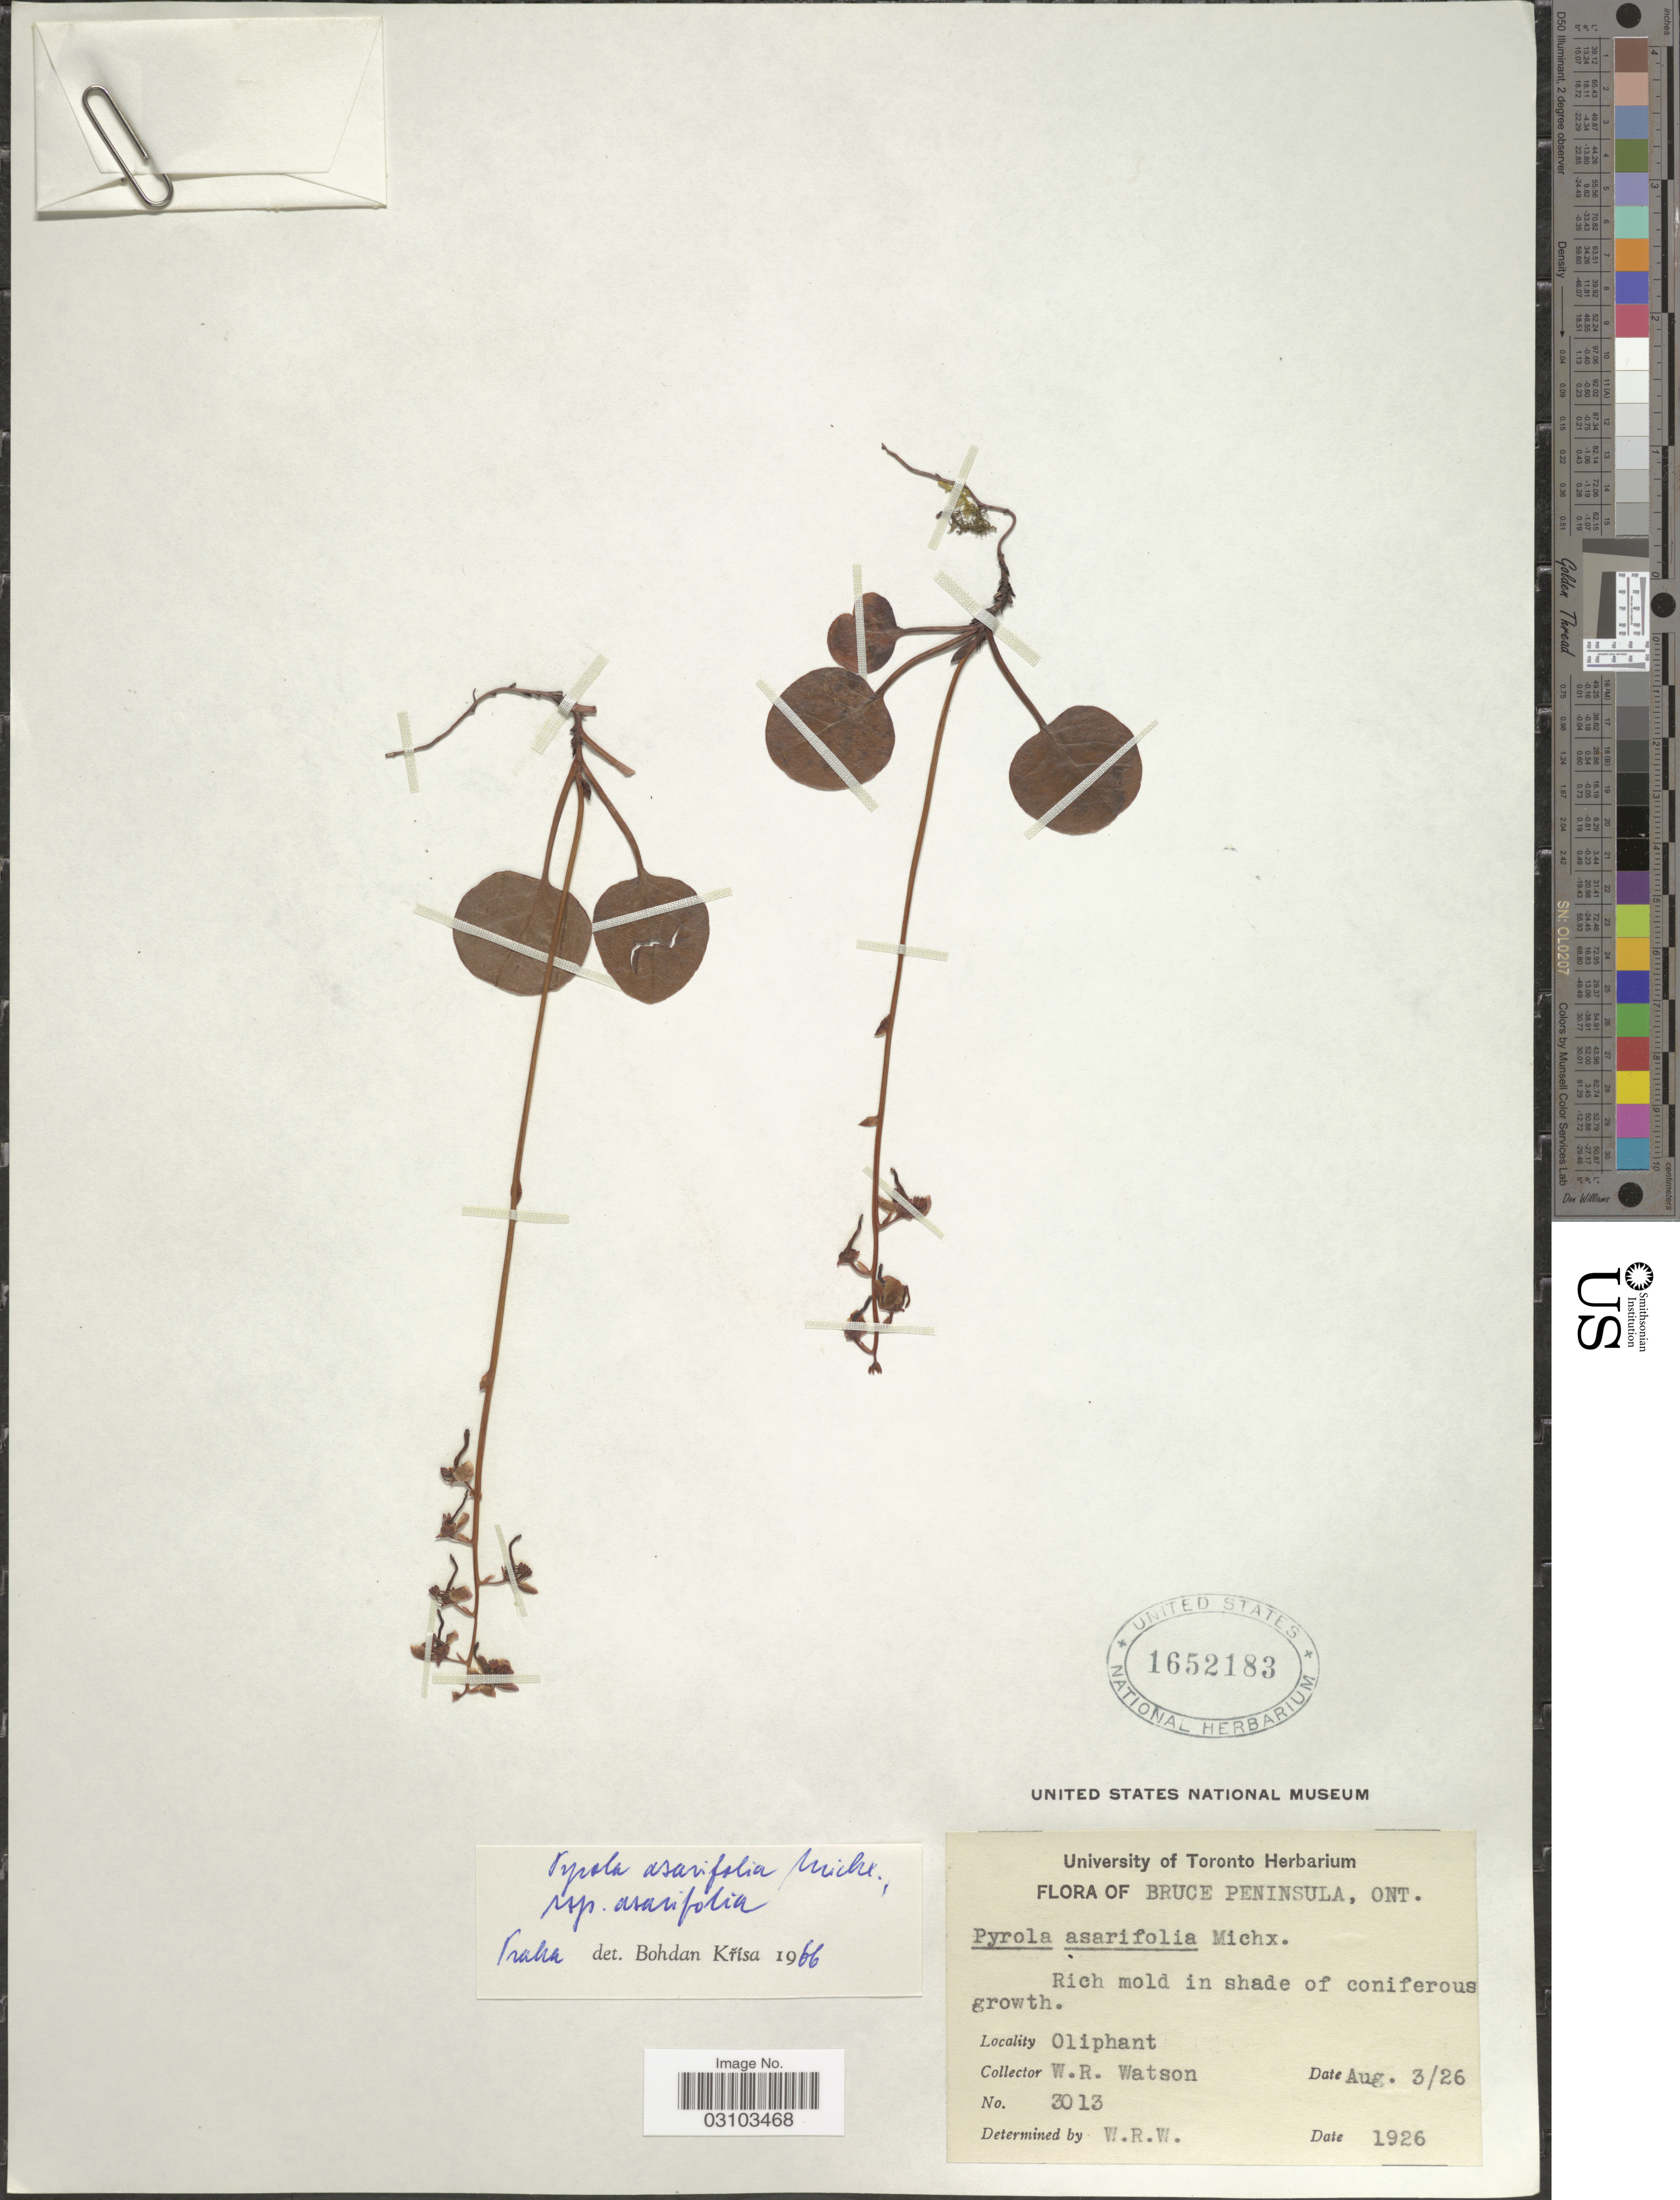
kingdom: Plantae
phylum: Tracheophyta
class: Magnoliopsida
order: Ericales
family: Ericaceae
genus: Pyrola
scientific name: Pyrola asarifolia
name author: Michx.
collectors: W. R. Watson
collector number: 3013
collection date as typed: Transcribed d/m/y: 3/8/26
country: Canada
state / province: Ontario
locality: Bruce Peninsula, Oliphant.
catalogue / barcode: US 1652183